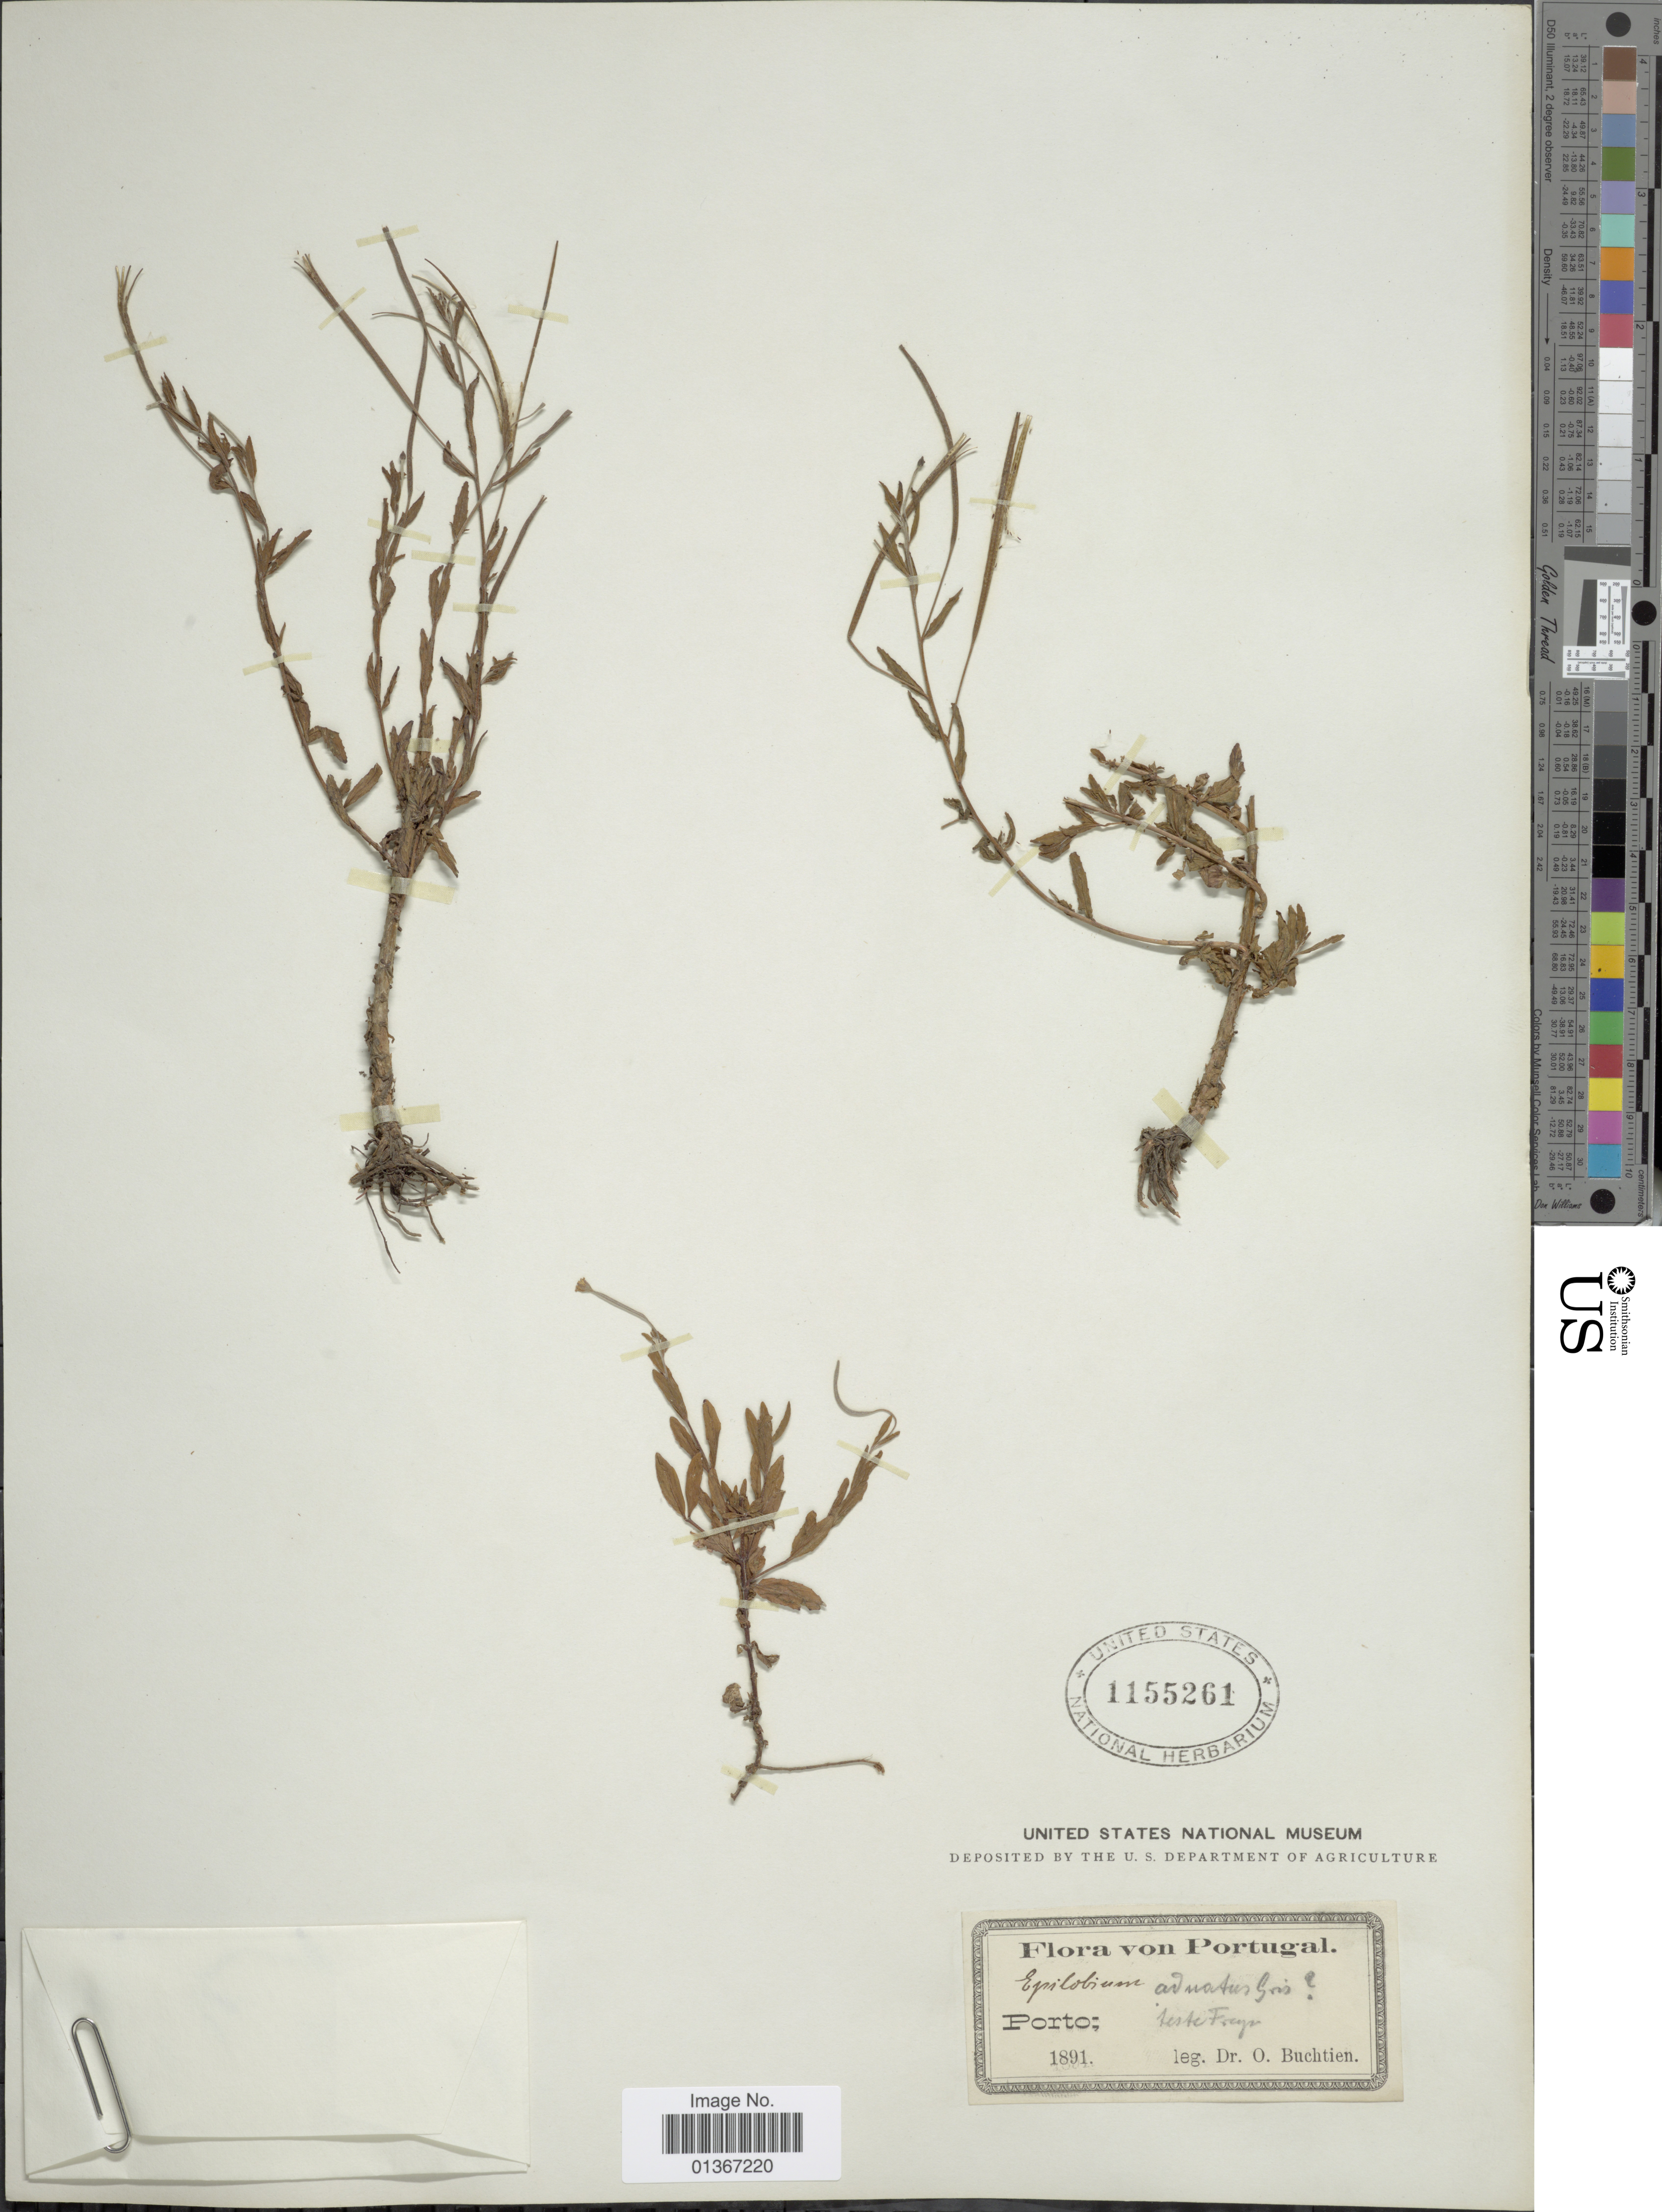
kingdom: Plantae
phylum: Tracheophyta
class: Magnoliopsida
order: Myrtales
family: Onagraceae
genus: Epilobium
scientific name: Epilobium tetragonum subsp. tetragonum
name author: L.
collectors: O. Buchtien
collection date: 1891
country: Portugal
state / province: Porto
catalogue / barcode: US 1155261